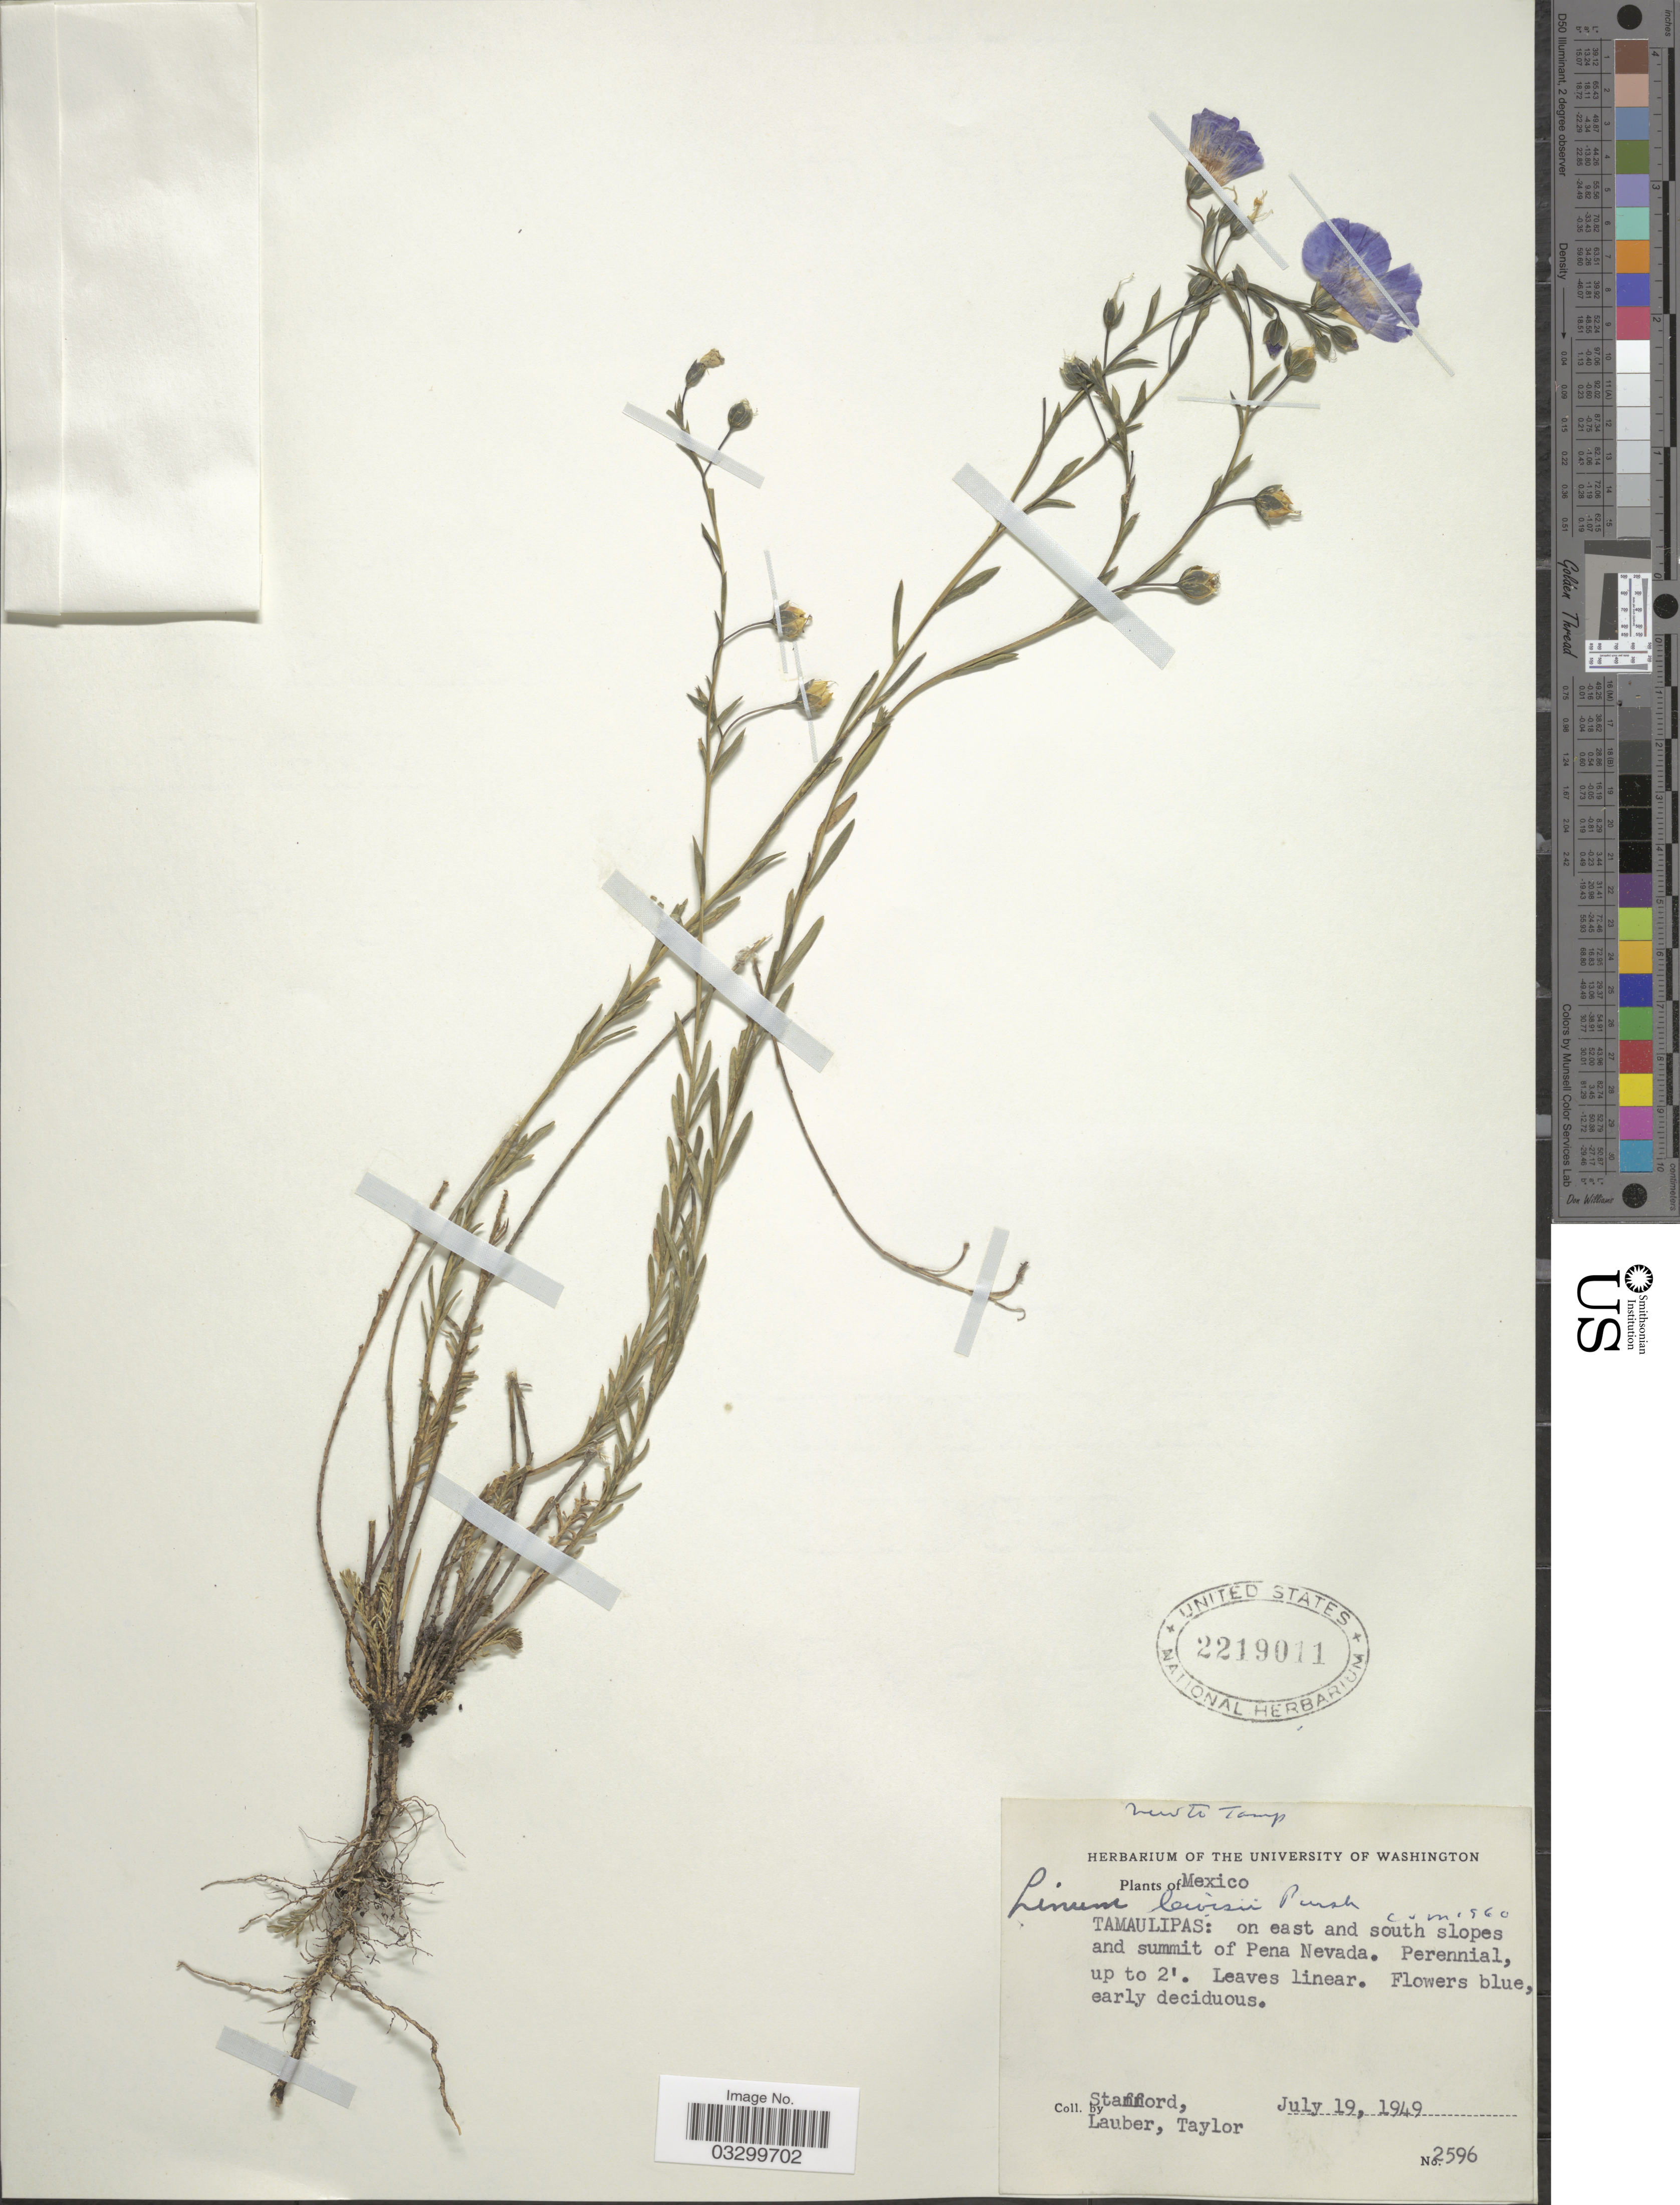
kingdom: Plantae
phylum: Tracheophyta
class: Magnoliopsida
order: Malpighiales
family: Linaceae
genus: Linum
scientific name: Linum lewisii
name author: Pursh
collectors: Stafford, -. Lauber & -. Taylor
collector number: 2596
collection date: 1949-07-19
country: Mexico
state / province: Tamaulipas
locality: On east and south slopes and summit of Pena Nevada.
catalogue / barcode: US 2219011